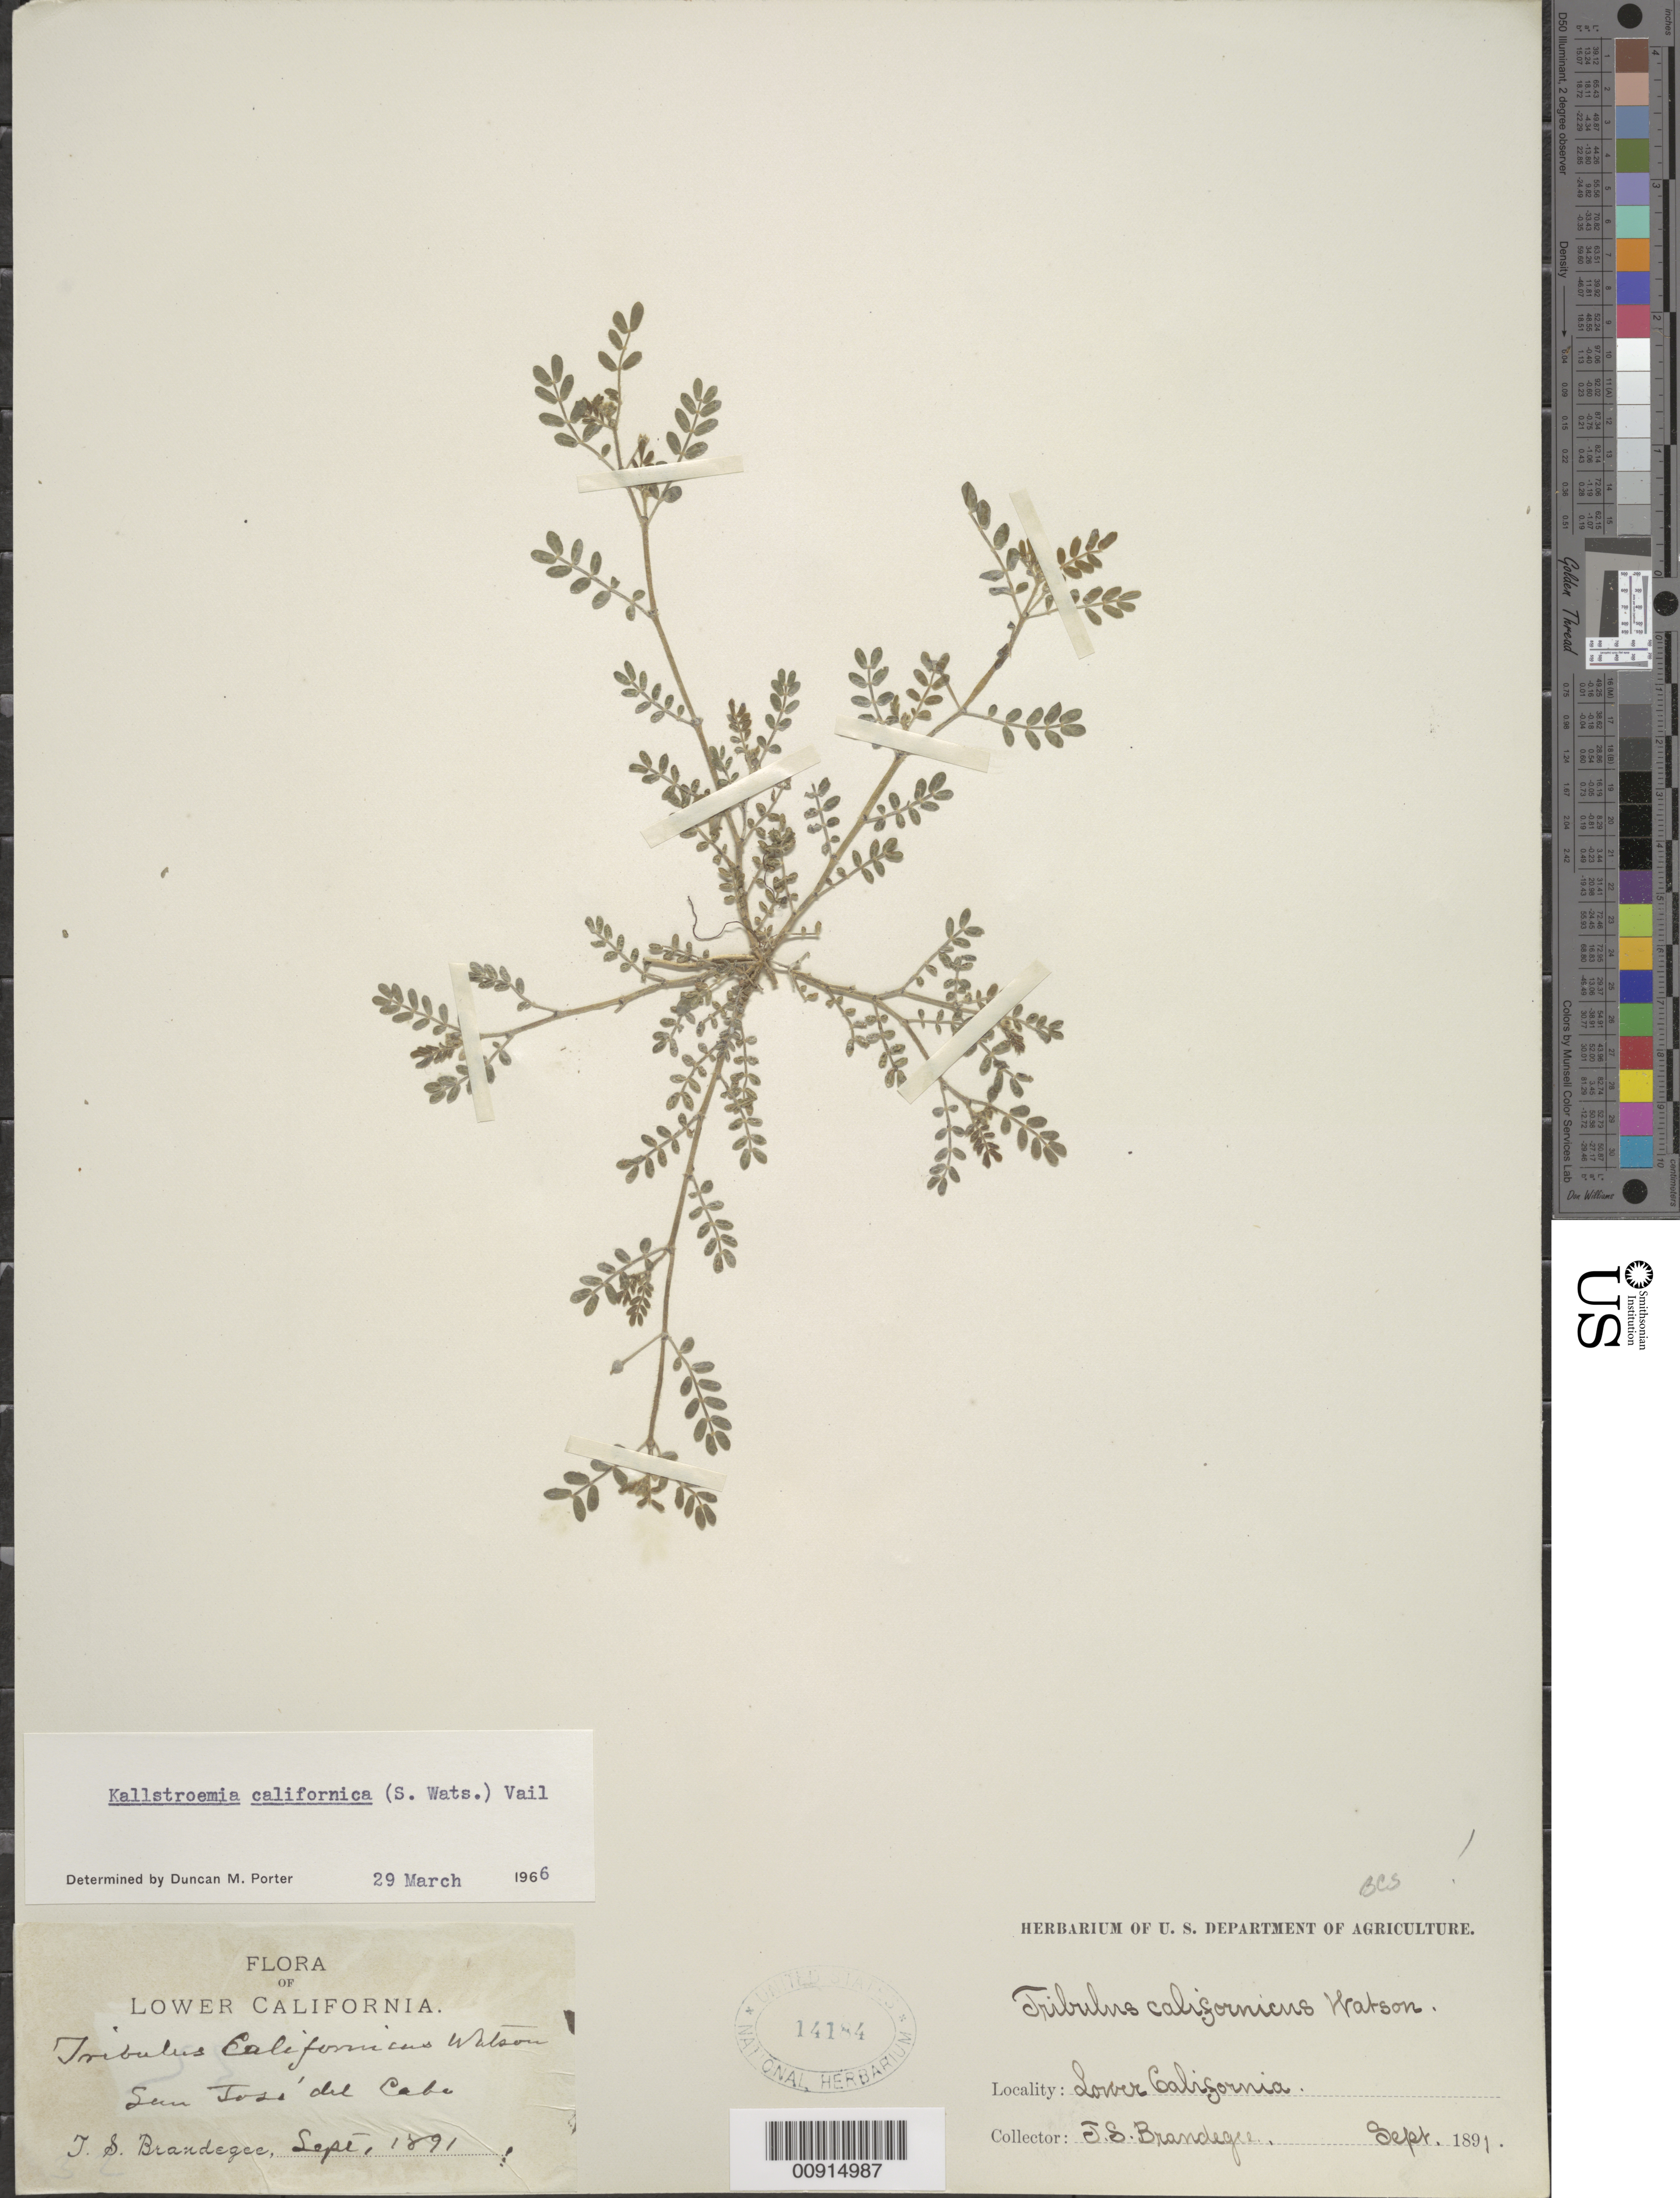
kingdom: Plantae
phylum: Tracheophyta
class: Magnoliopsida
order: Zygophyllales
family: Zygophyllaceae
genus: Kallstroemia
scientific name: Kallstroemia californica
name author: (S. Watson) Vail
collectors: T. S. Brandegee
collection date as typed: Sep 1891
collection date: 1891-09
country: Mexico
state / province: Baja California Sur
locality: San José del Cabo. Lower California.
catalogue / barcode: US 14184